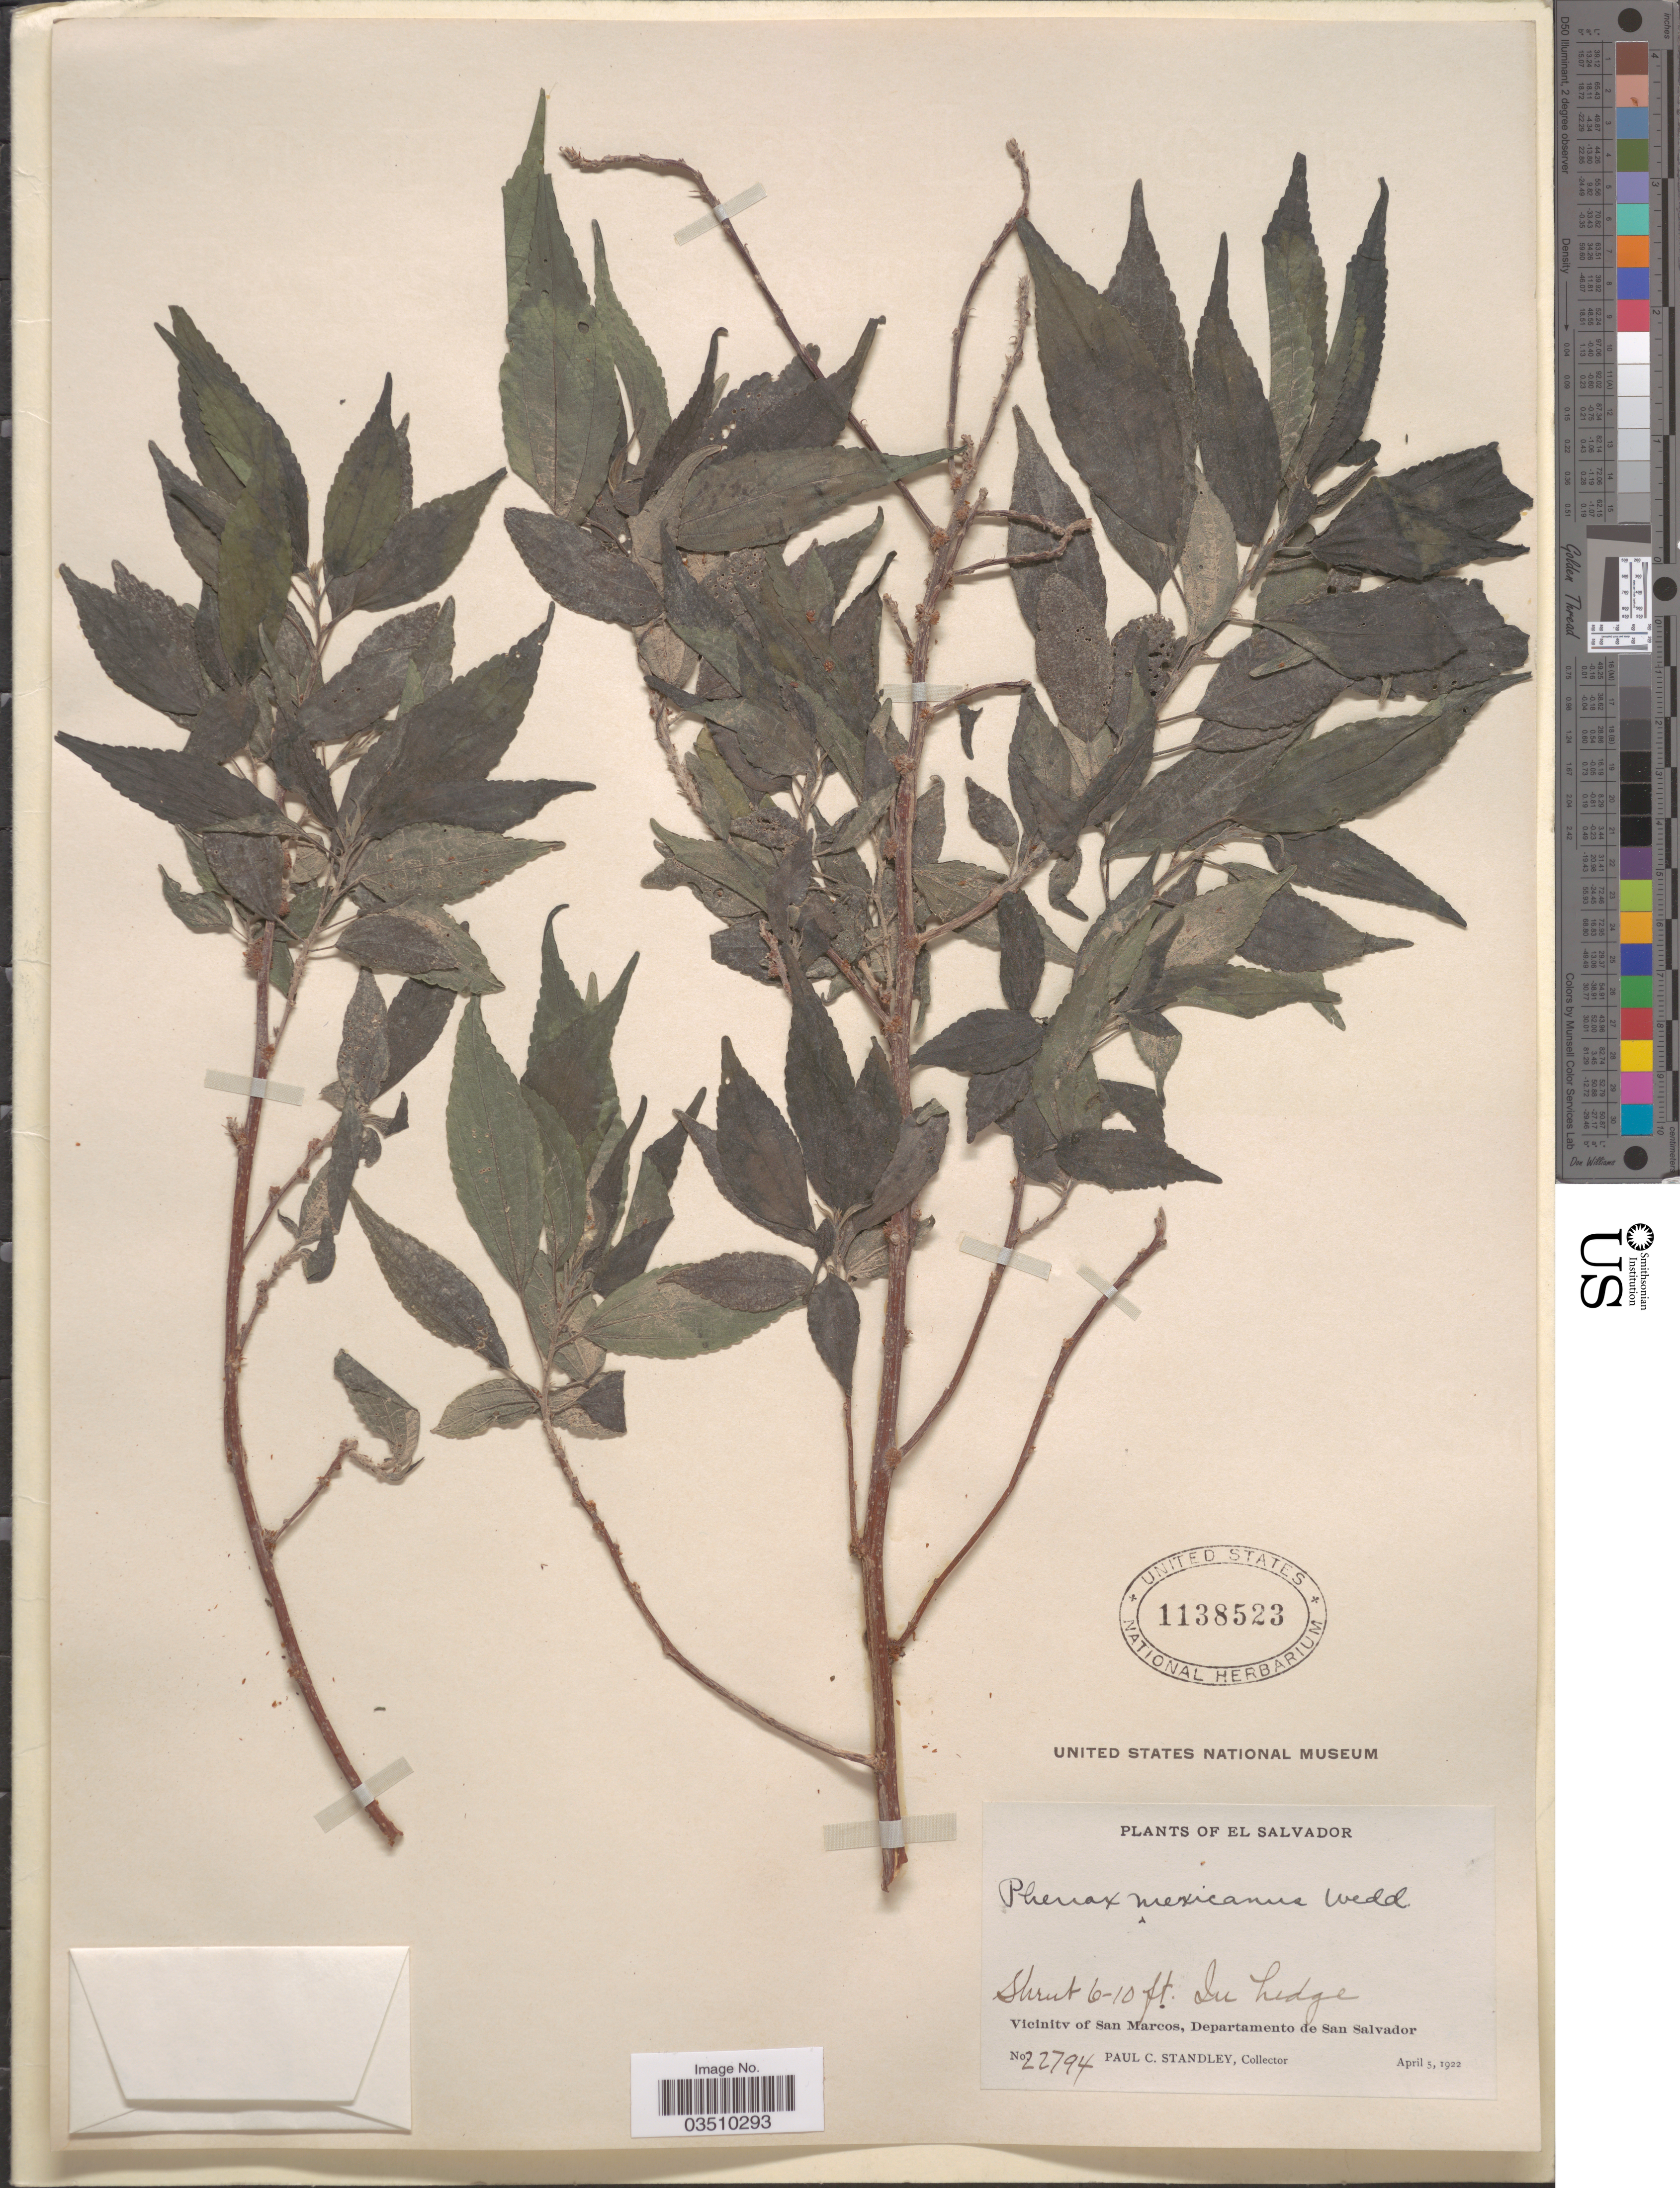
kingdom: Plantae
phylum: Tracheophyta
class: Magnoliopsida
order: Rosales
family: Urticaceae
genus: Phenax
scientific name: Phenax mexicanus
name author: Wedd.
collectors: P. C. Standley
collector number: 22794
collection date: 1922-04-05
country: El Salvador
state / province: San Salvador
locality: Vicinity of San Marcos, Departamento de San Salvador.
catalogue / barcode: US 1138523